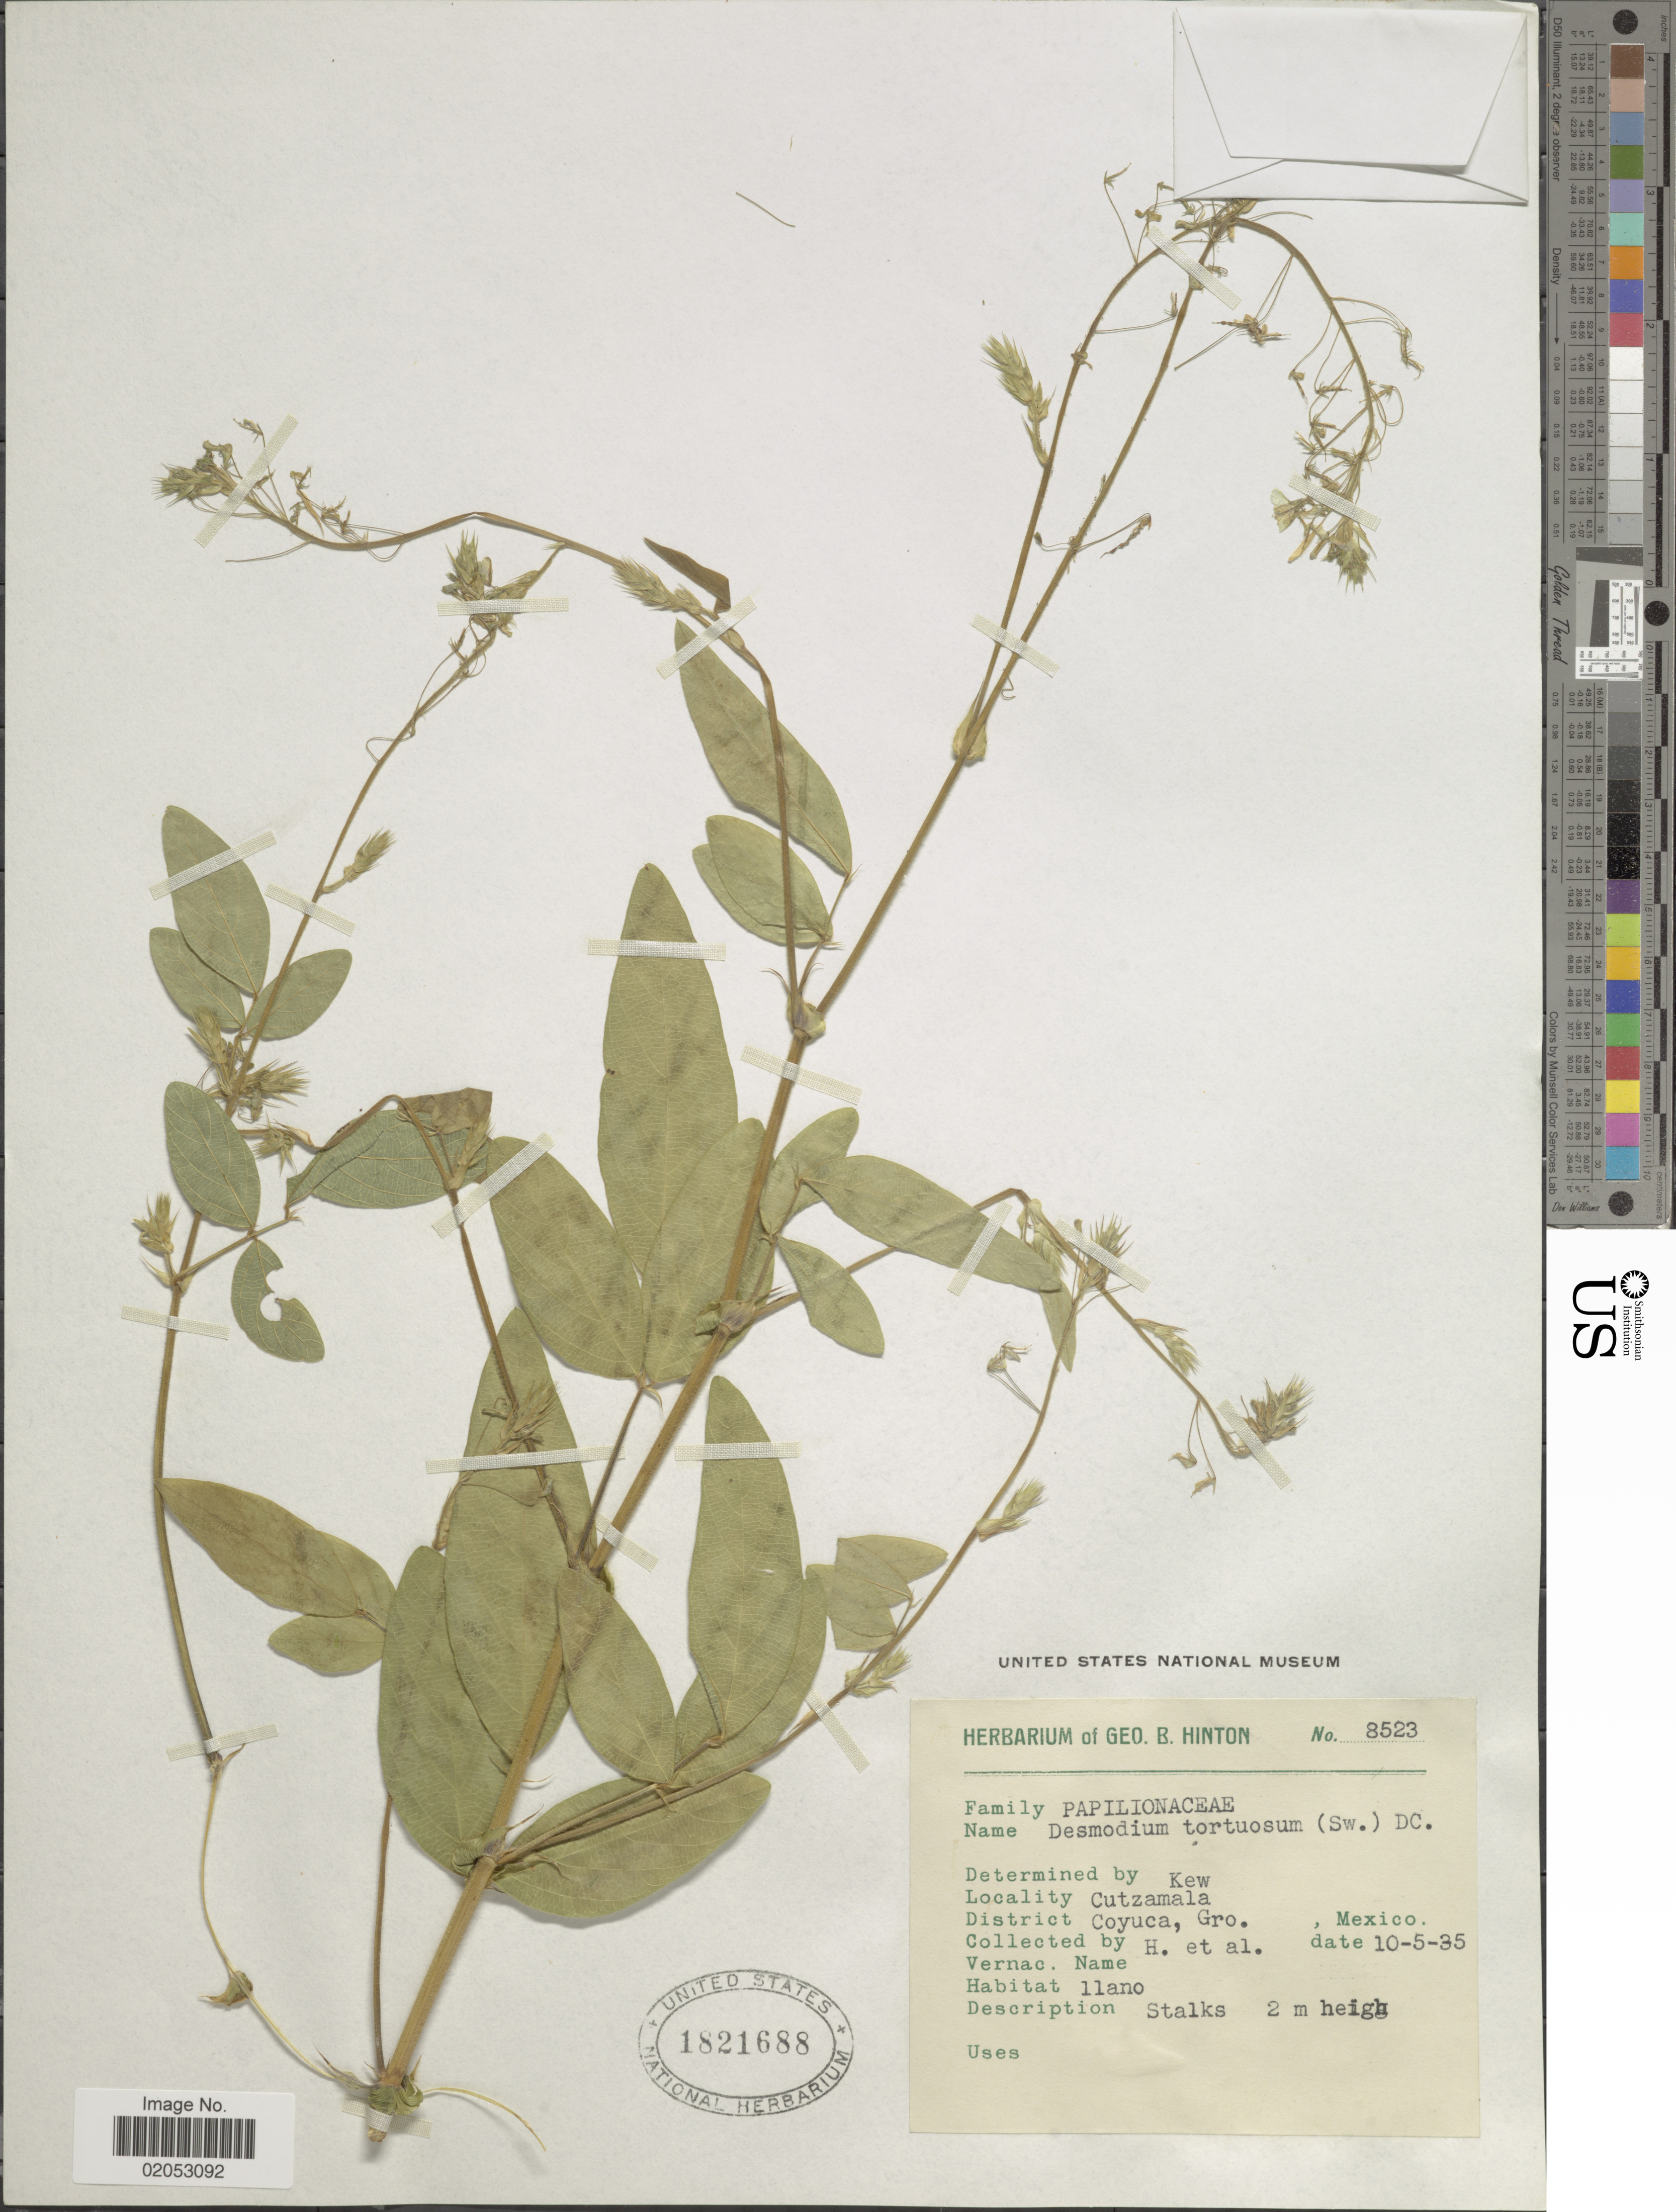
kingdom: Plantae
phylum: Tracheophyta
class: Magnoliopsida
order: Fabales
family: Fabaceae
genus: Desmodium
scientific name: Desmodium tortuosum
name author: (Sw.) DC.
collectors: G. B. Hinton & et al.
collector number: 8523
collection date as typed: Transcribed d/m/y: 5/10/35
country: Mexico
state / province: Guerrero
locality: Cutzamala. District Coyuca, Gro., Mexico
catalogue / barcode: US 1821688